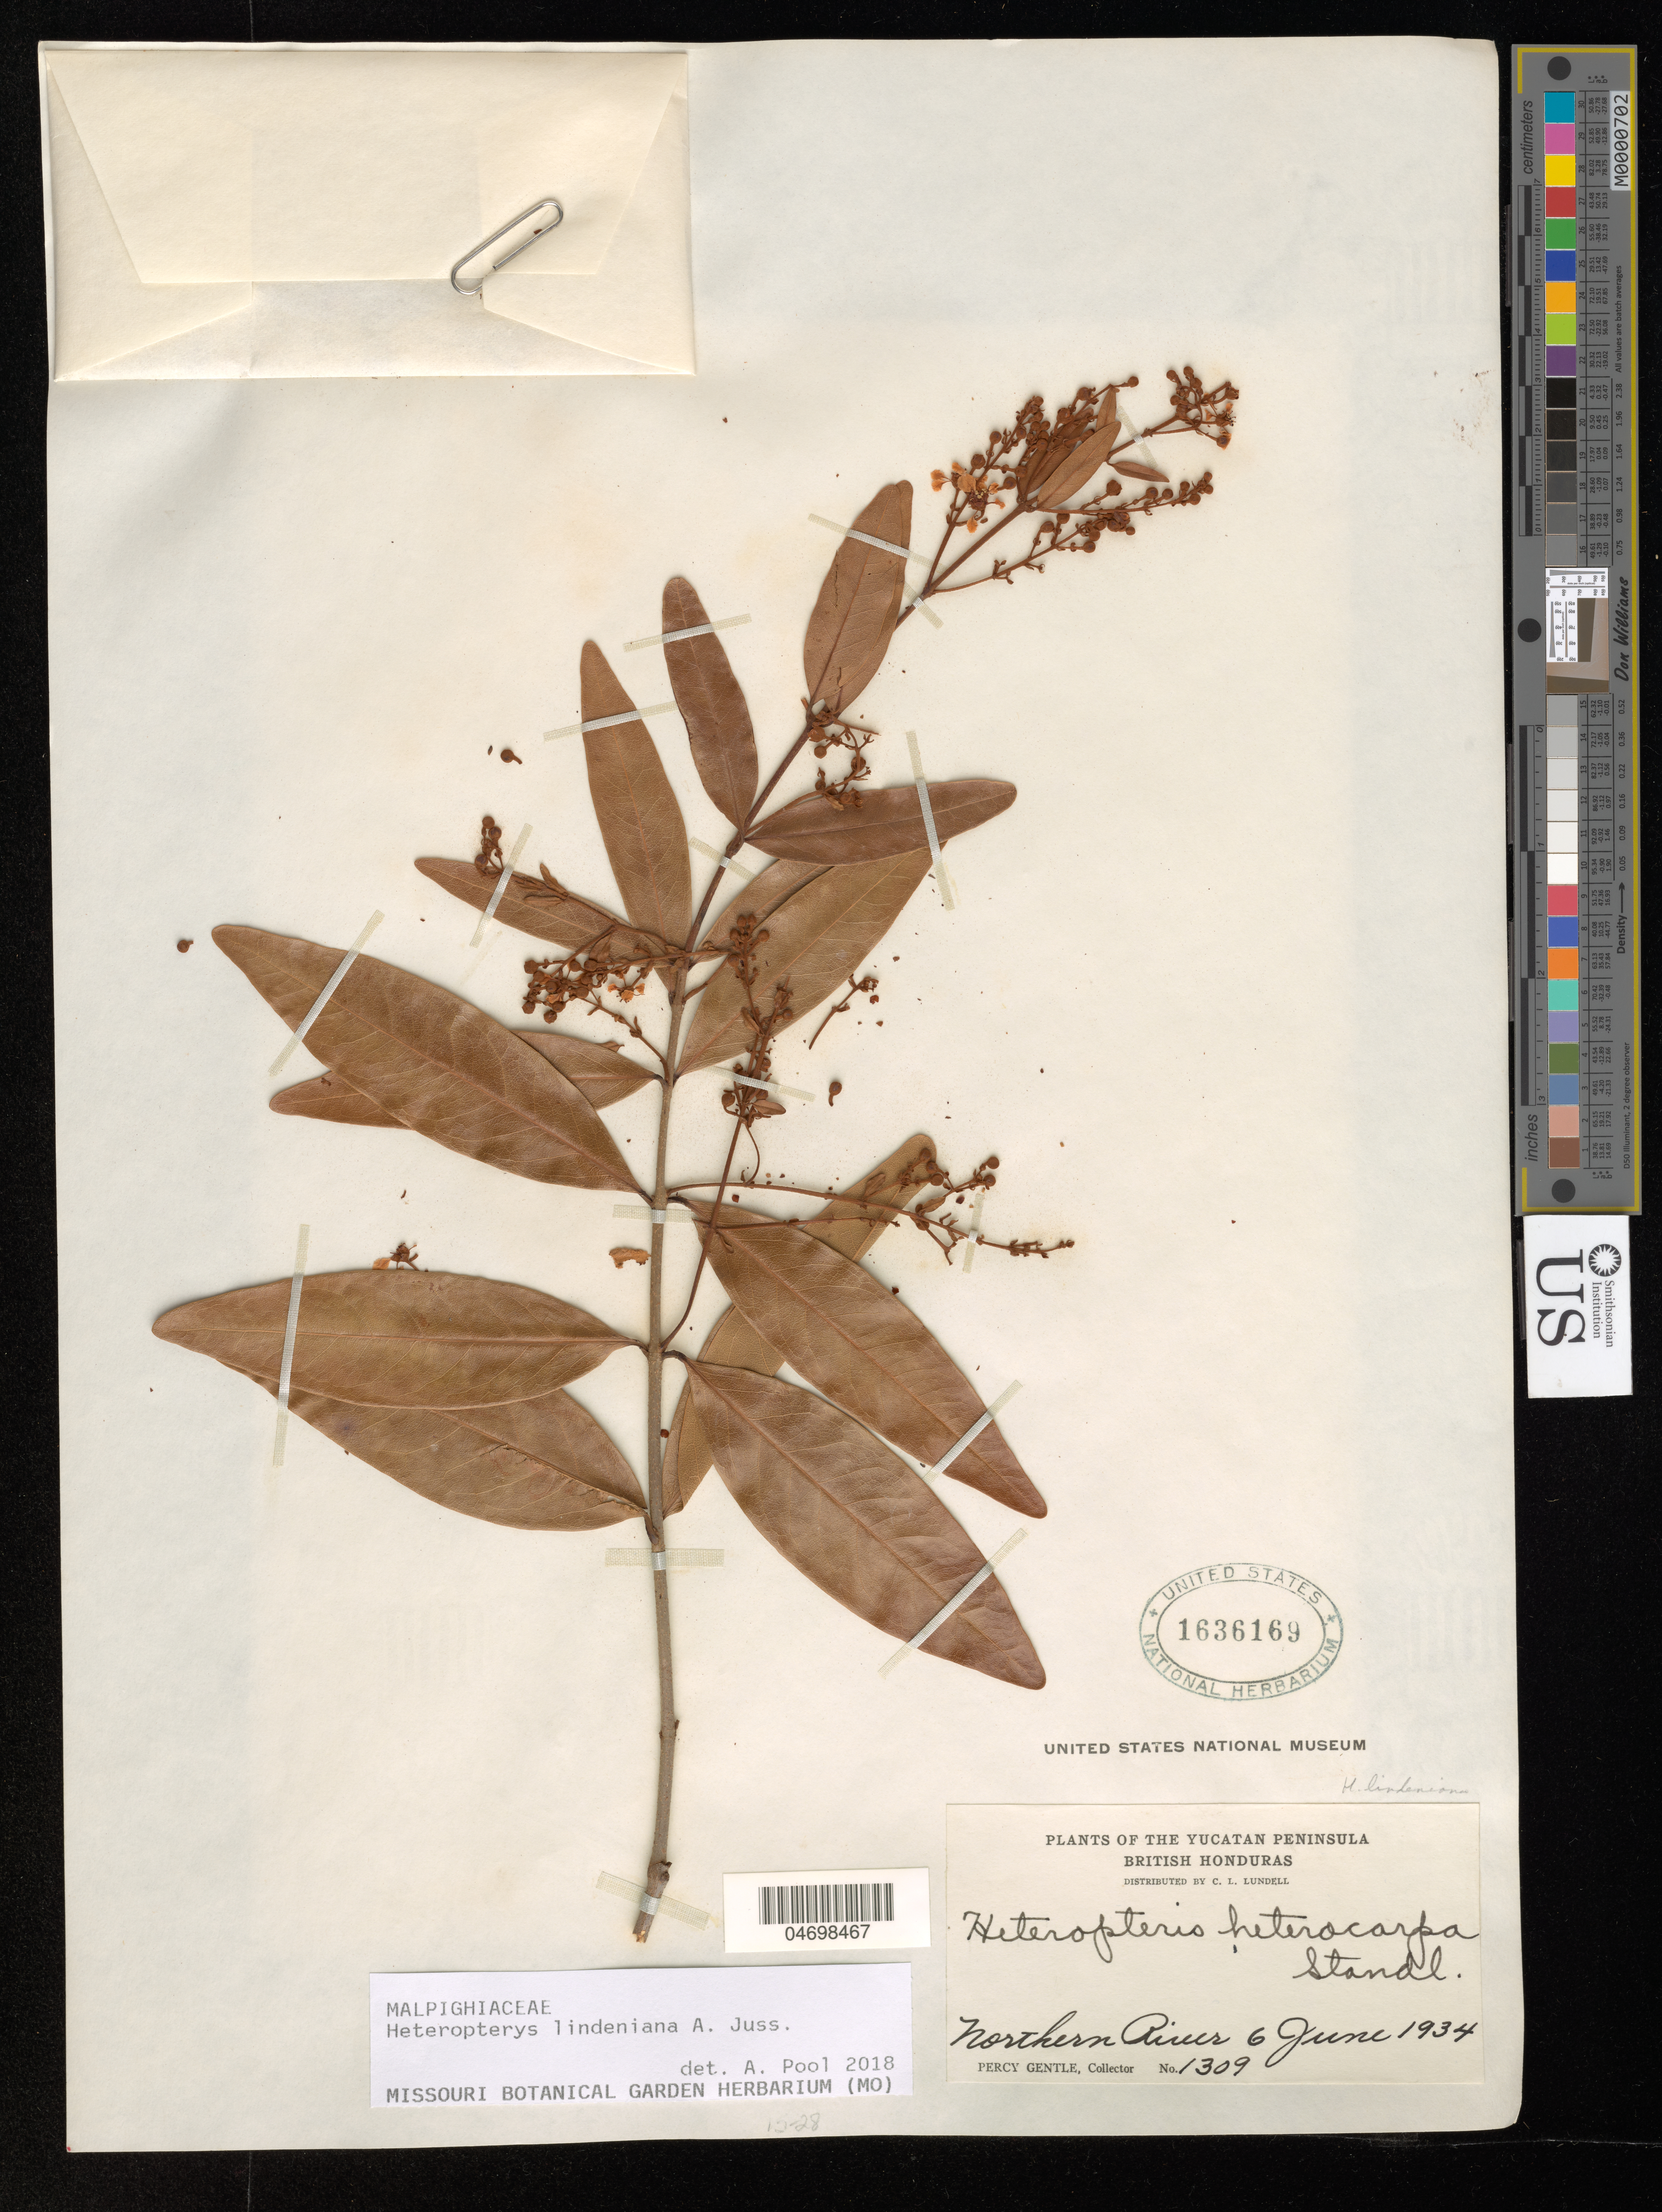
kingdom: Plantae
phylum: Tracheophyta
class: Magnoliopsida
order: Malpighiales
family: Malpighiaceae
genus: Gaudichaudia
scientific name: Gaudichaudia subverticillata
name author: Rose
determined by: Pool, A., (MO), Missouri Botanical Garden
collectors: P. H. Gentle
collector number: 1309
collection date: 1934-06-06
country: Belize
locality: Yucatan Peninsula. British Honduras. Northern River.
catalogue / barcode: US 1636169